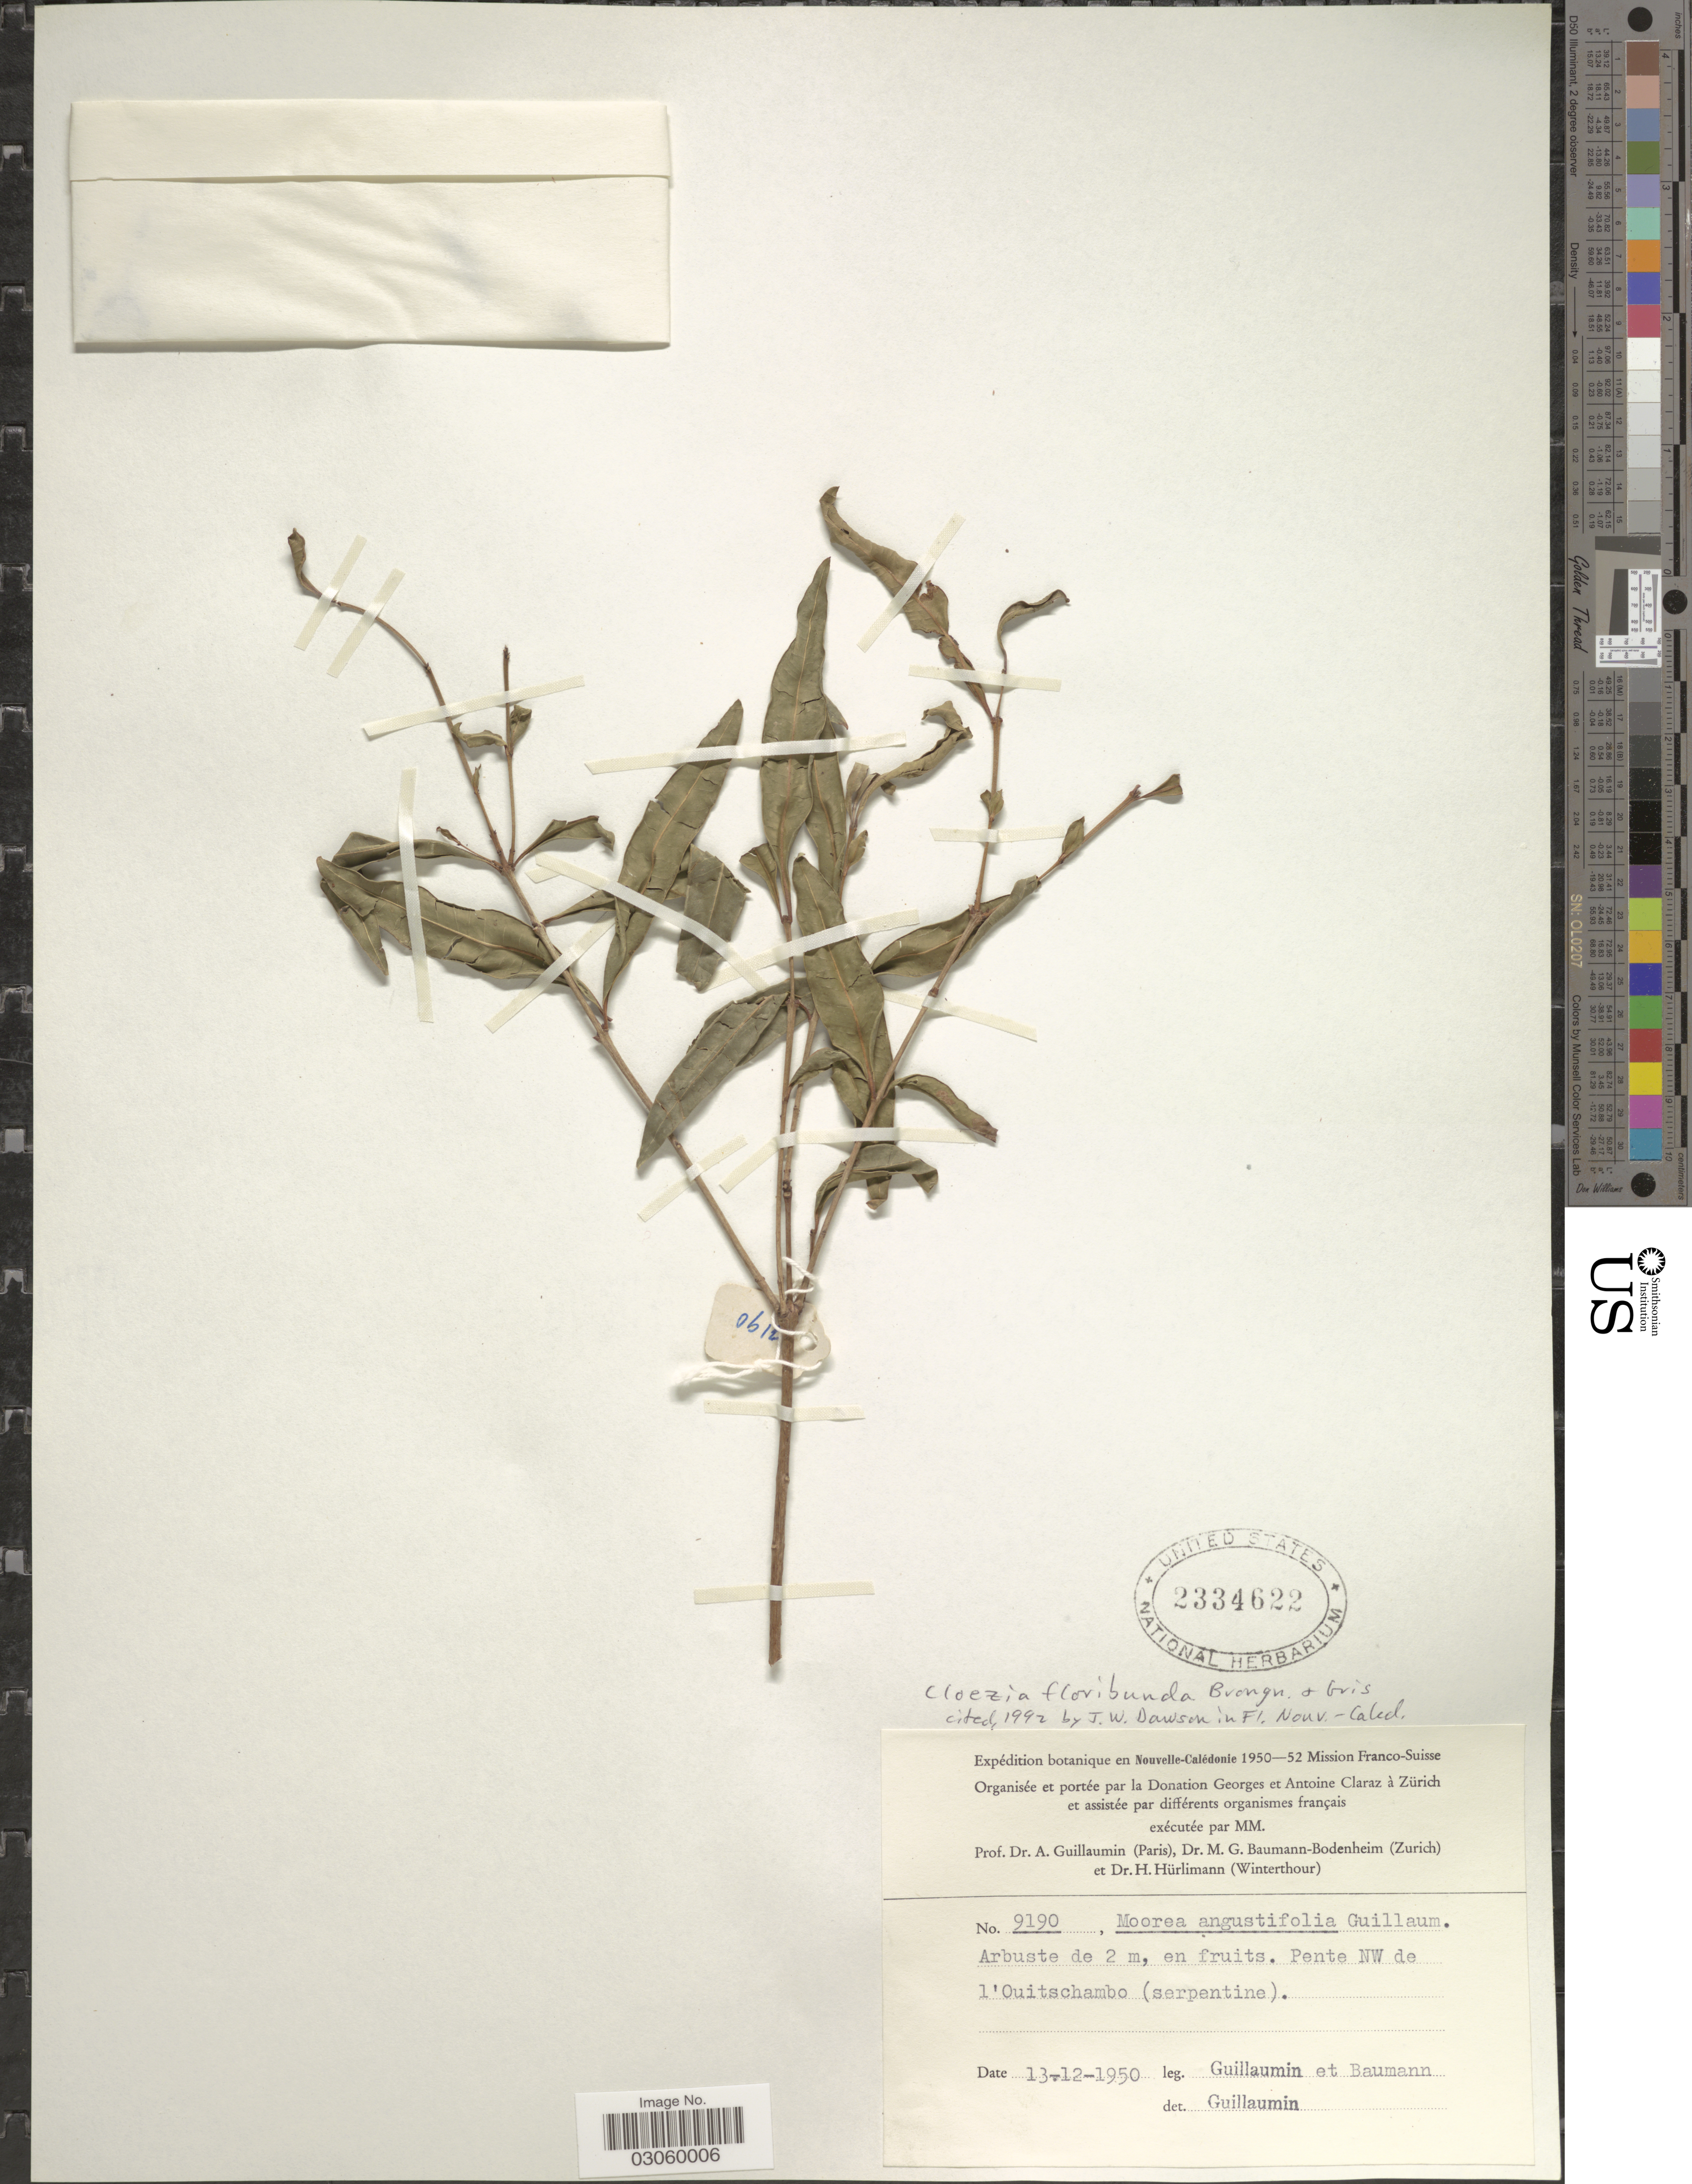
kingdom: Plantae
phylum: Tracheophyta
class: Magnoliopsida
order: Myrtales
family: Myrtaceae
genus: Cloezia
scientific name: Cloezia floribunda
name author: Brongn. & Gris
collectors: A. Guillaumin & M. G. Baumann-Bodenheim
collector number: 9190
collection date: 1950-12-13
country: New Caledonia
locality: Nouvelle-Calédonie, Pente NW de l'Ouitchambo (serpentine).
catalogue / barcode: US 2334622